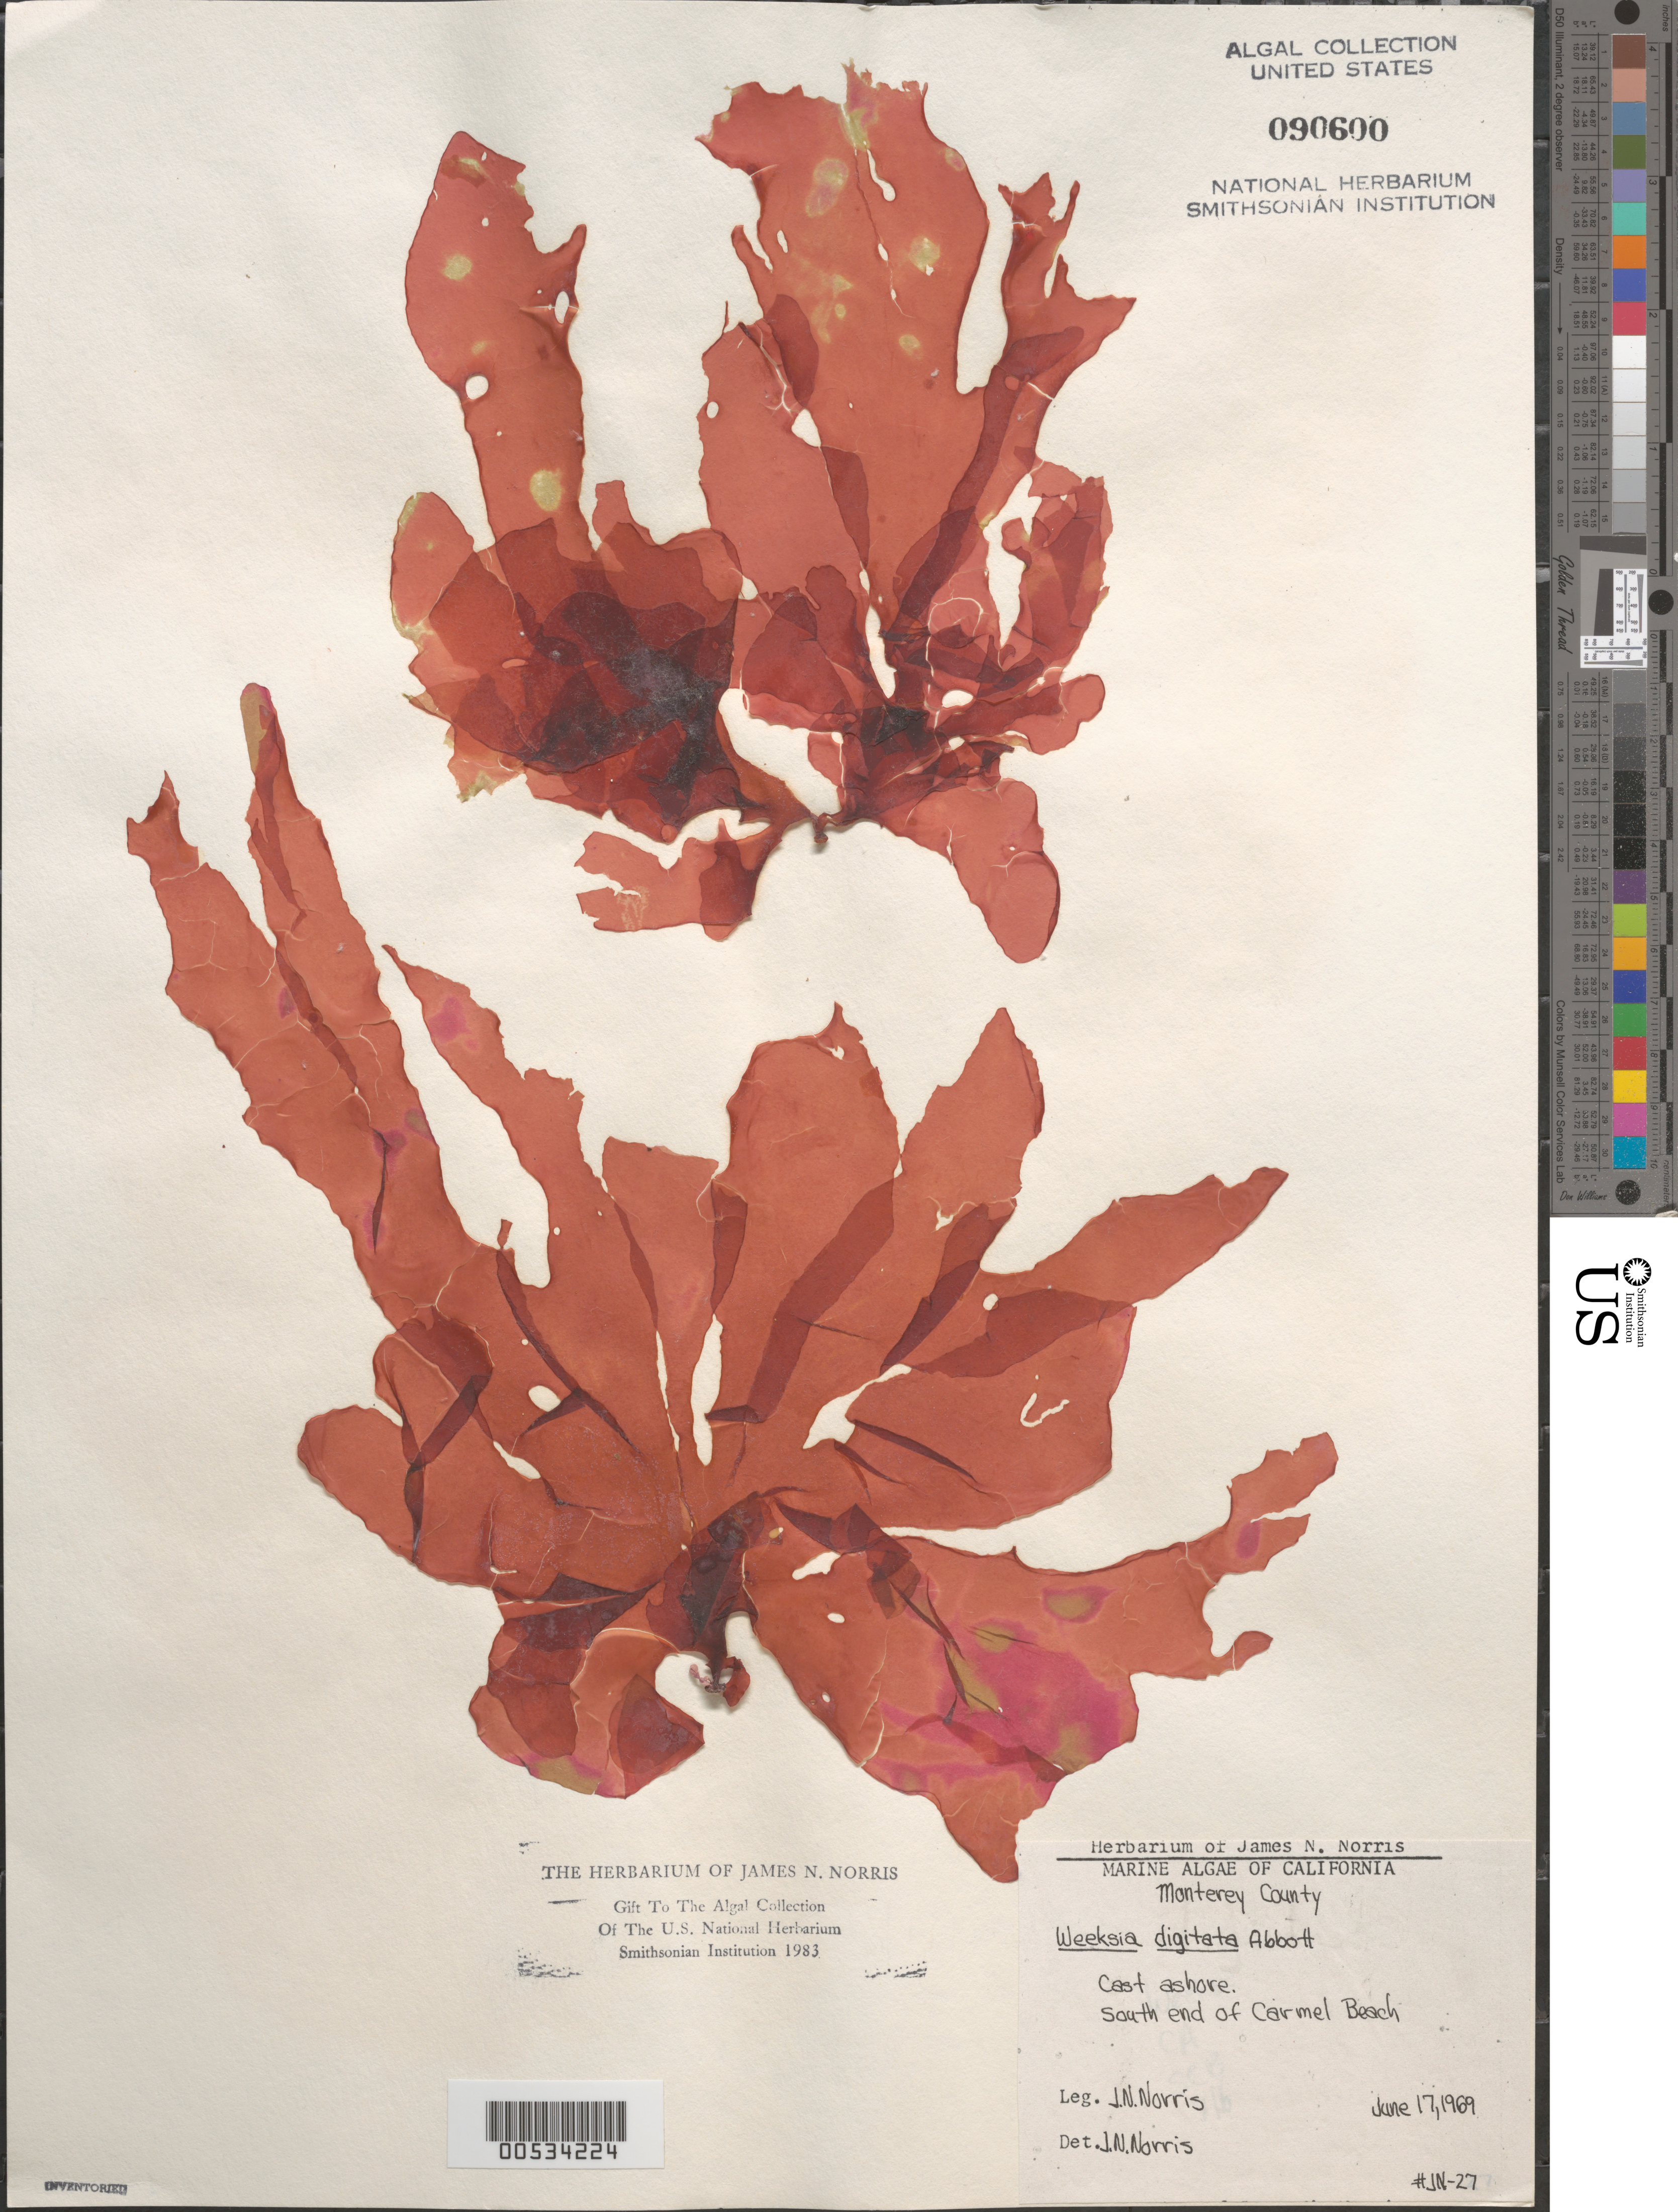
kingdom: Plantae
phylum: Rhodophyta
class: Florideophyceae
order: Gigartinales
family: Dumontiaceae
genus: Weeksia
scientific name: Weeksia digitata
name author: I.A. Abbott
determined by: Norris, James N.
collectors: J. N. Norris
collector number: JN-27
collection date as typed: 17 Jun 1969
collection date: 1969-06-17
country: United States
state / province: California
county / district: Monterey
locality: Carmel Beach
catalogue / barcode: US 90600